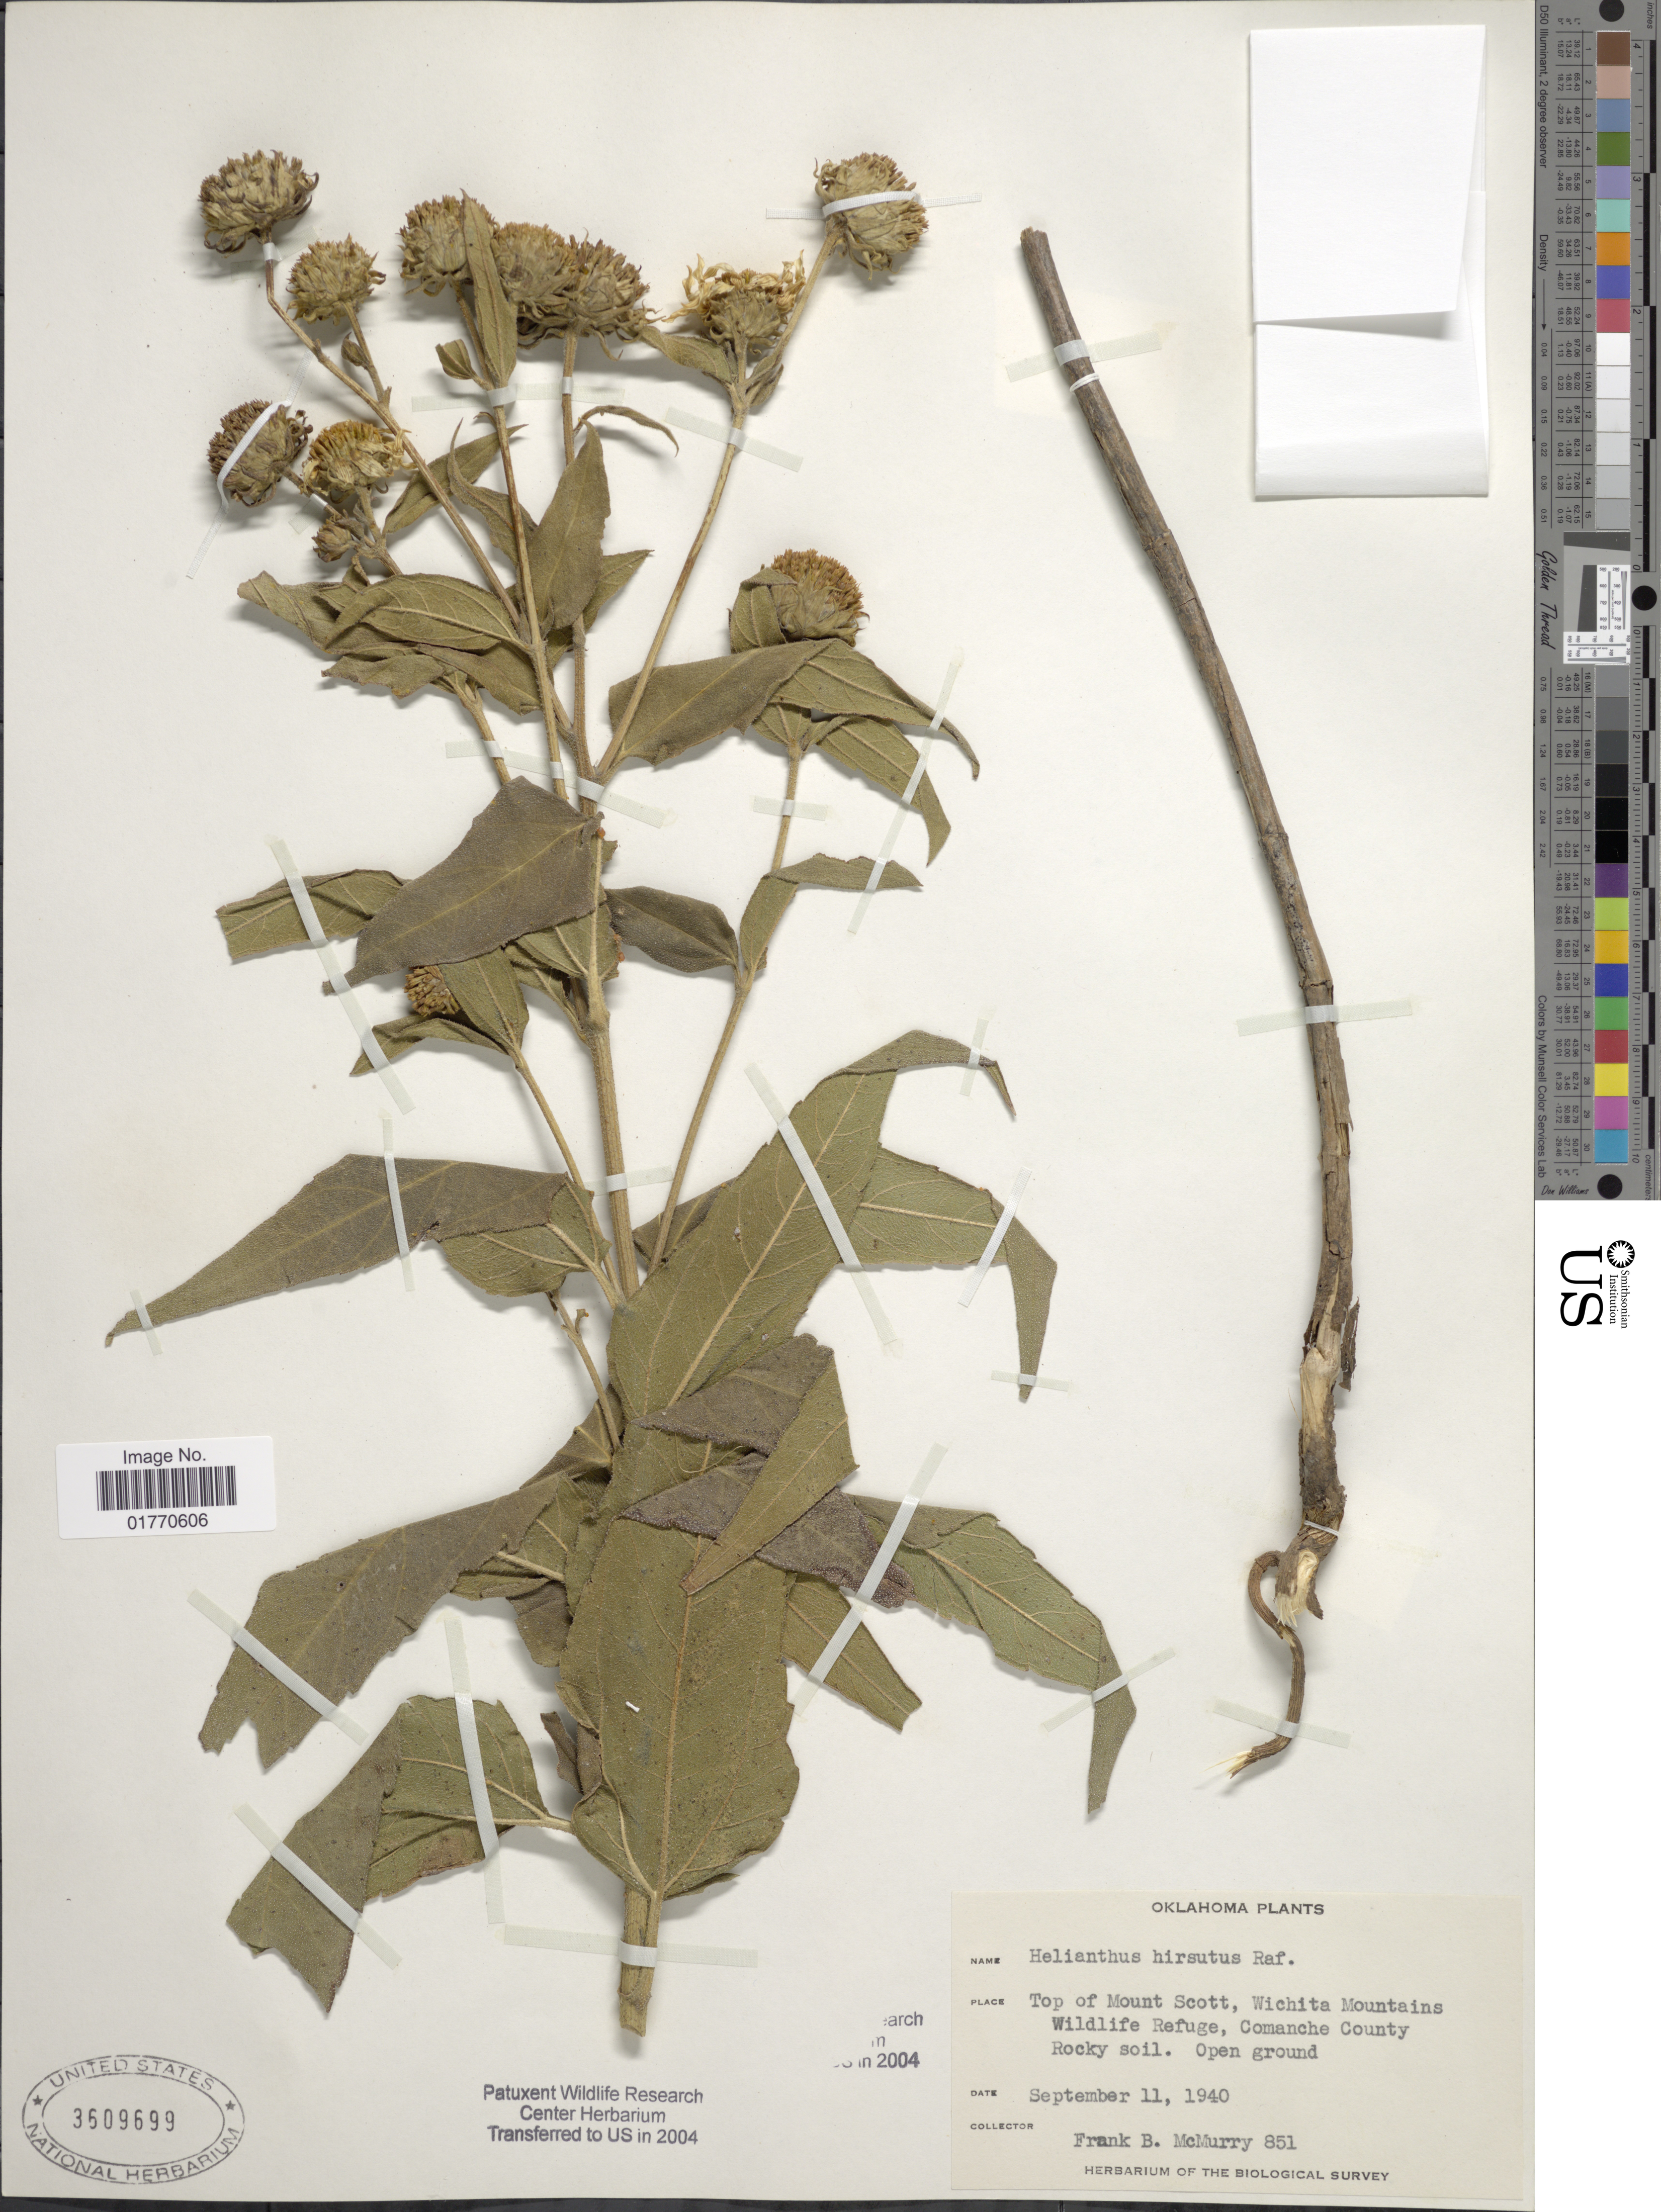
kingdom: Plantae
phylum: Tracheophyta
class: Magnoliopsida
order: Asterales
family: Asteraceae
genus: Helianthus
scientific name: Helianthus hirsutus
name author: Raf.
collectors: F. B. McMurry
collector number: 851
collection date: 1940-09-11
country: United States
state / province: Oklahoma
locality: Top of MOunt Scott, Wichita Mountains Wildlife Refuge, Comanche County Rocky soil.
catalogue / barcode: US 3609699